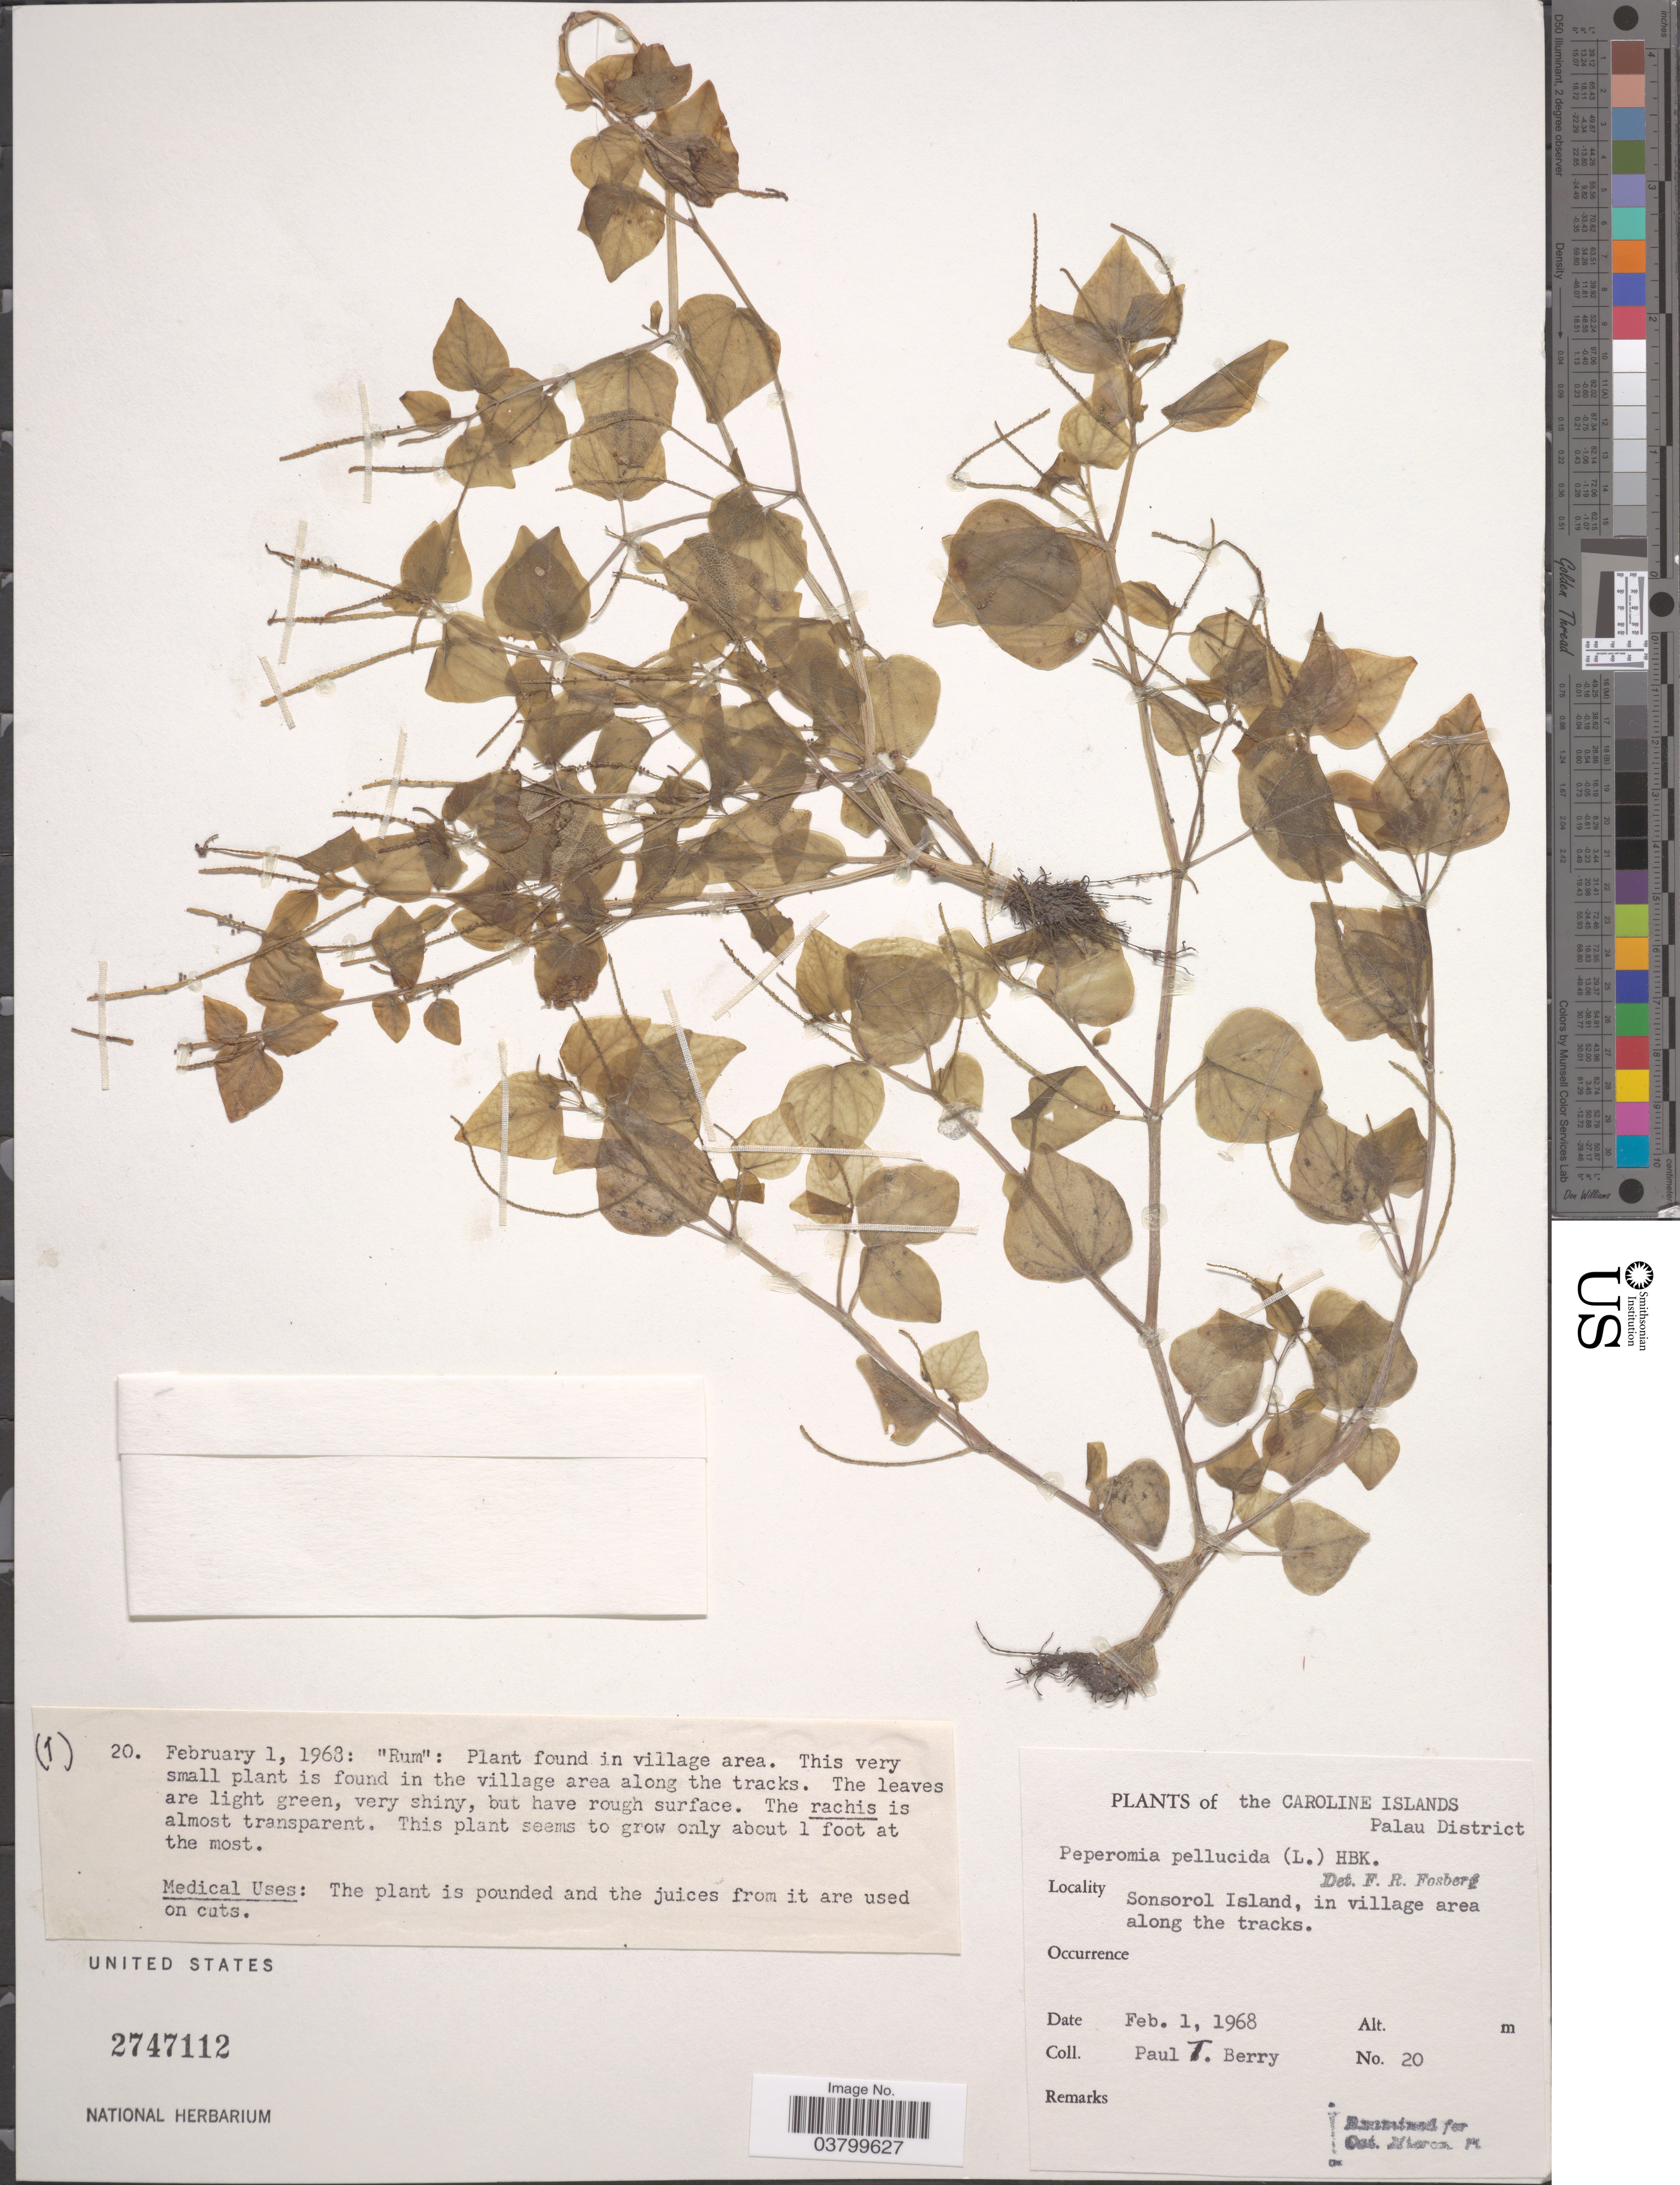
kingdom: Plantae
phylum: Tracheophyta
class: Magnoliopsida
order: Piperales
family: Piperaceae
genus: Peperomia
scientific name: Peperomia pellucida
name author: (L.) Kunth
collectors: P. T. Berry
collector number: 20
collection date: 1968-02-01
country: Palau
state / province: Belau Outliers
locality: The Caroline Islands. Palau District. Sonsoral Island, in village area along the tracks.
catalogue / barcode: US 2747112